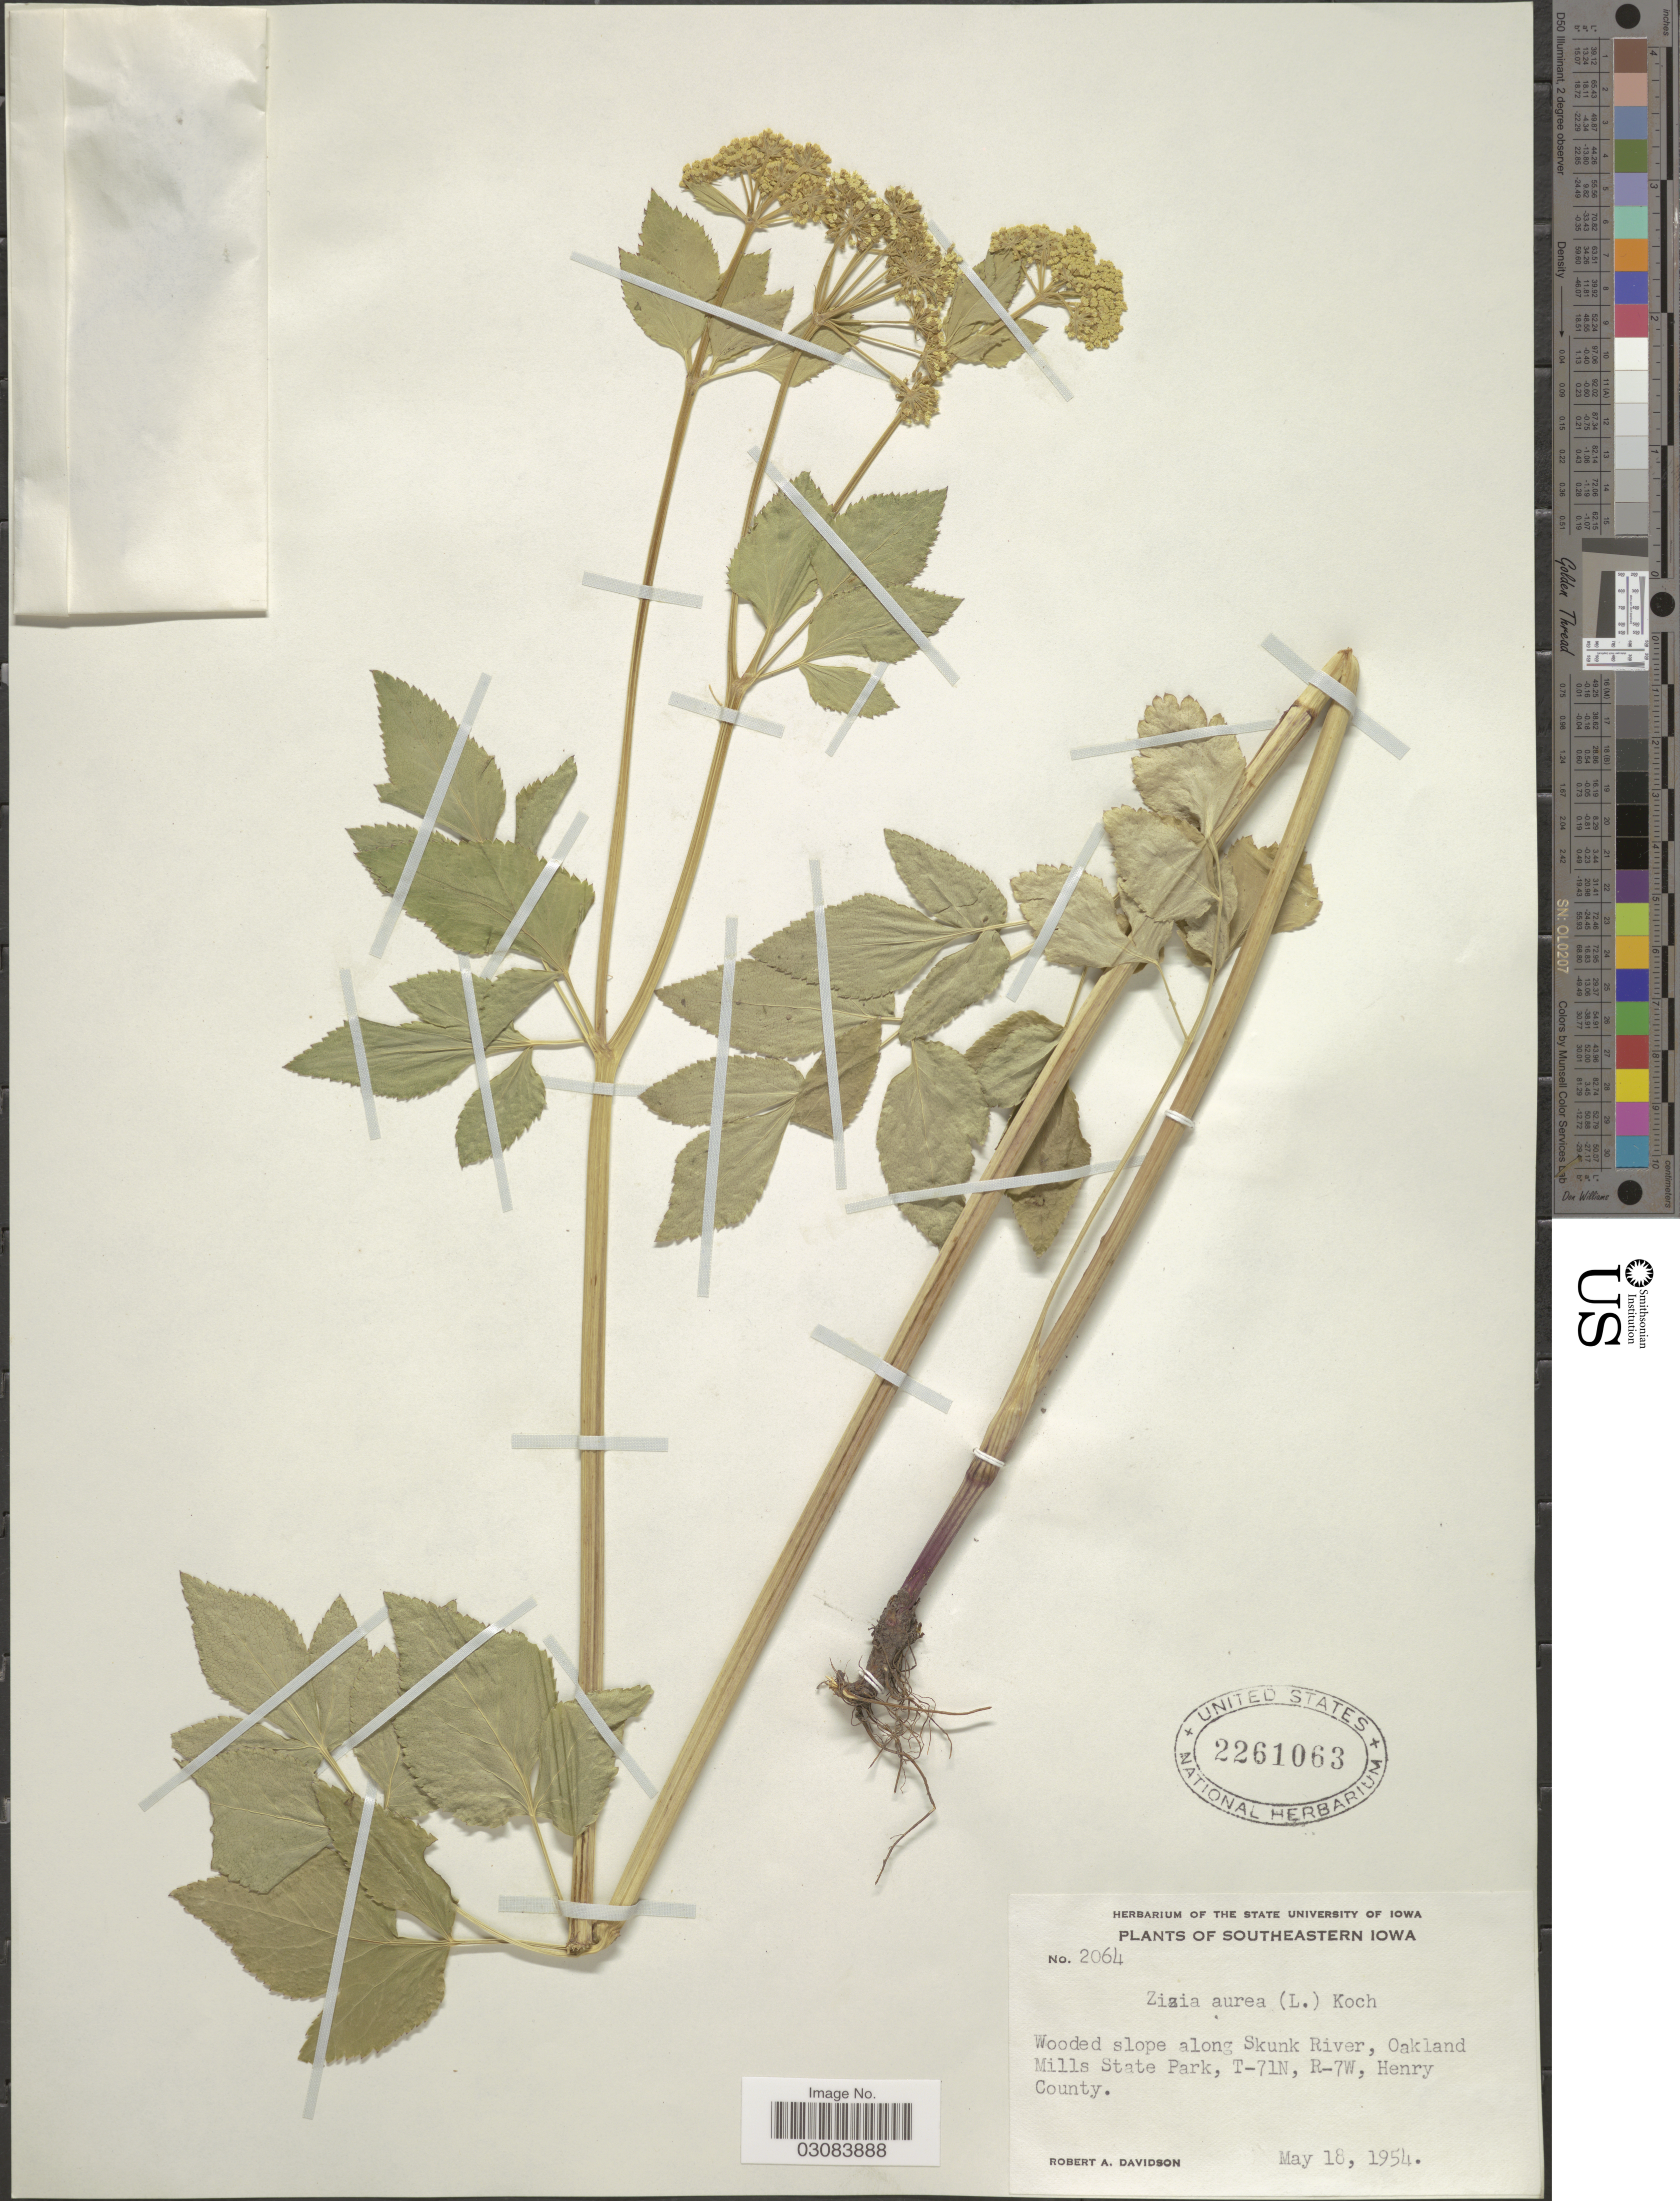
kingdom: Plantae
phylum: Tracheophyta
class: Magnoliopsida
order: Apiales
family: Apiaceae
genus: Zizia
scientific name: Zizia aurea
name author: (L.) Koch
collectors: R. A. Davidson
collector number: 2064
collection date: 1954-05-18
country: United States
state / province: Iowa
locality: Southeastern Iowa. Wooded slope along Skunk River, Oakland Mills State Park, T-71N, R-7W, Henry County.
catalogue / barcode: US 2261063